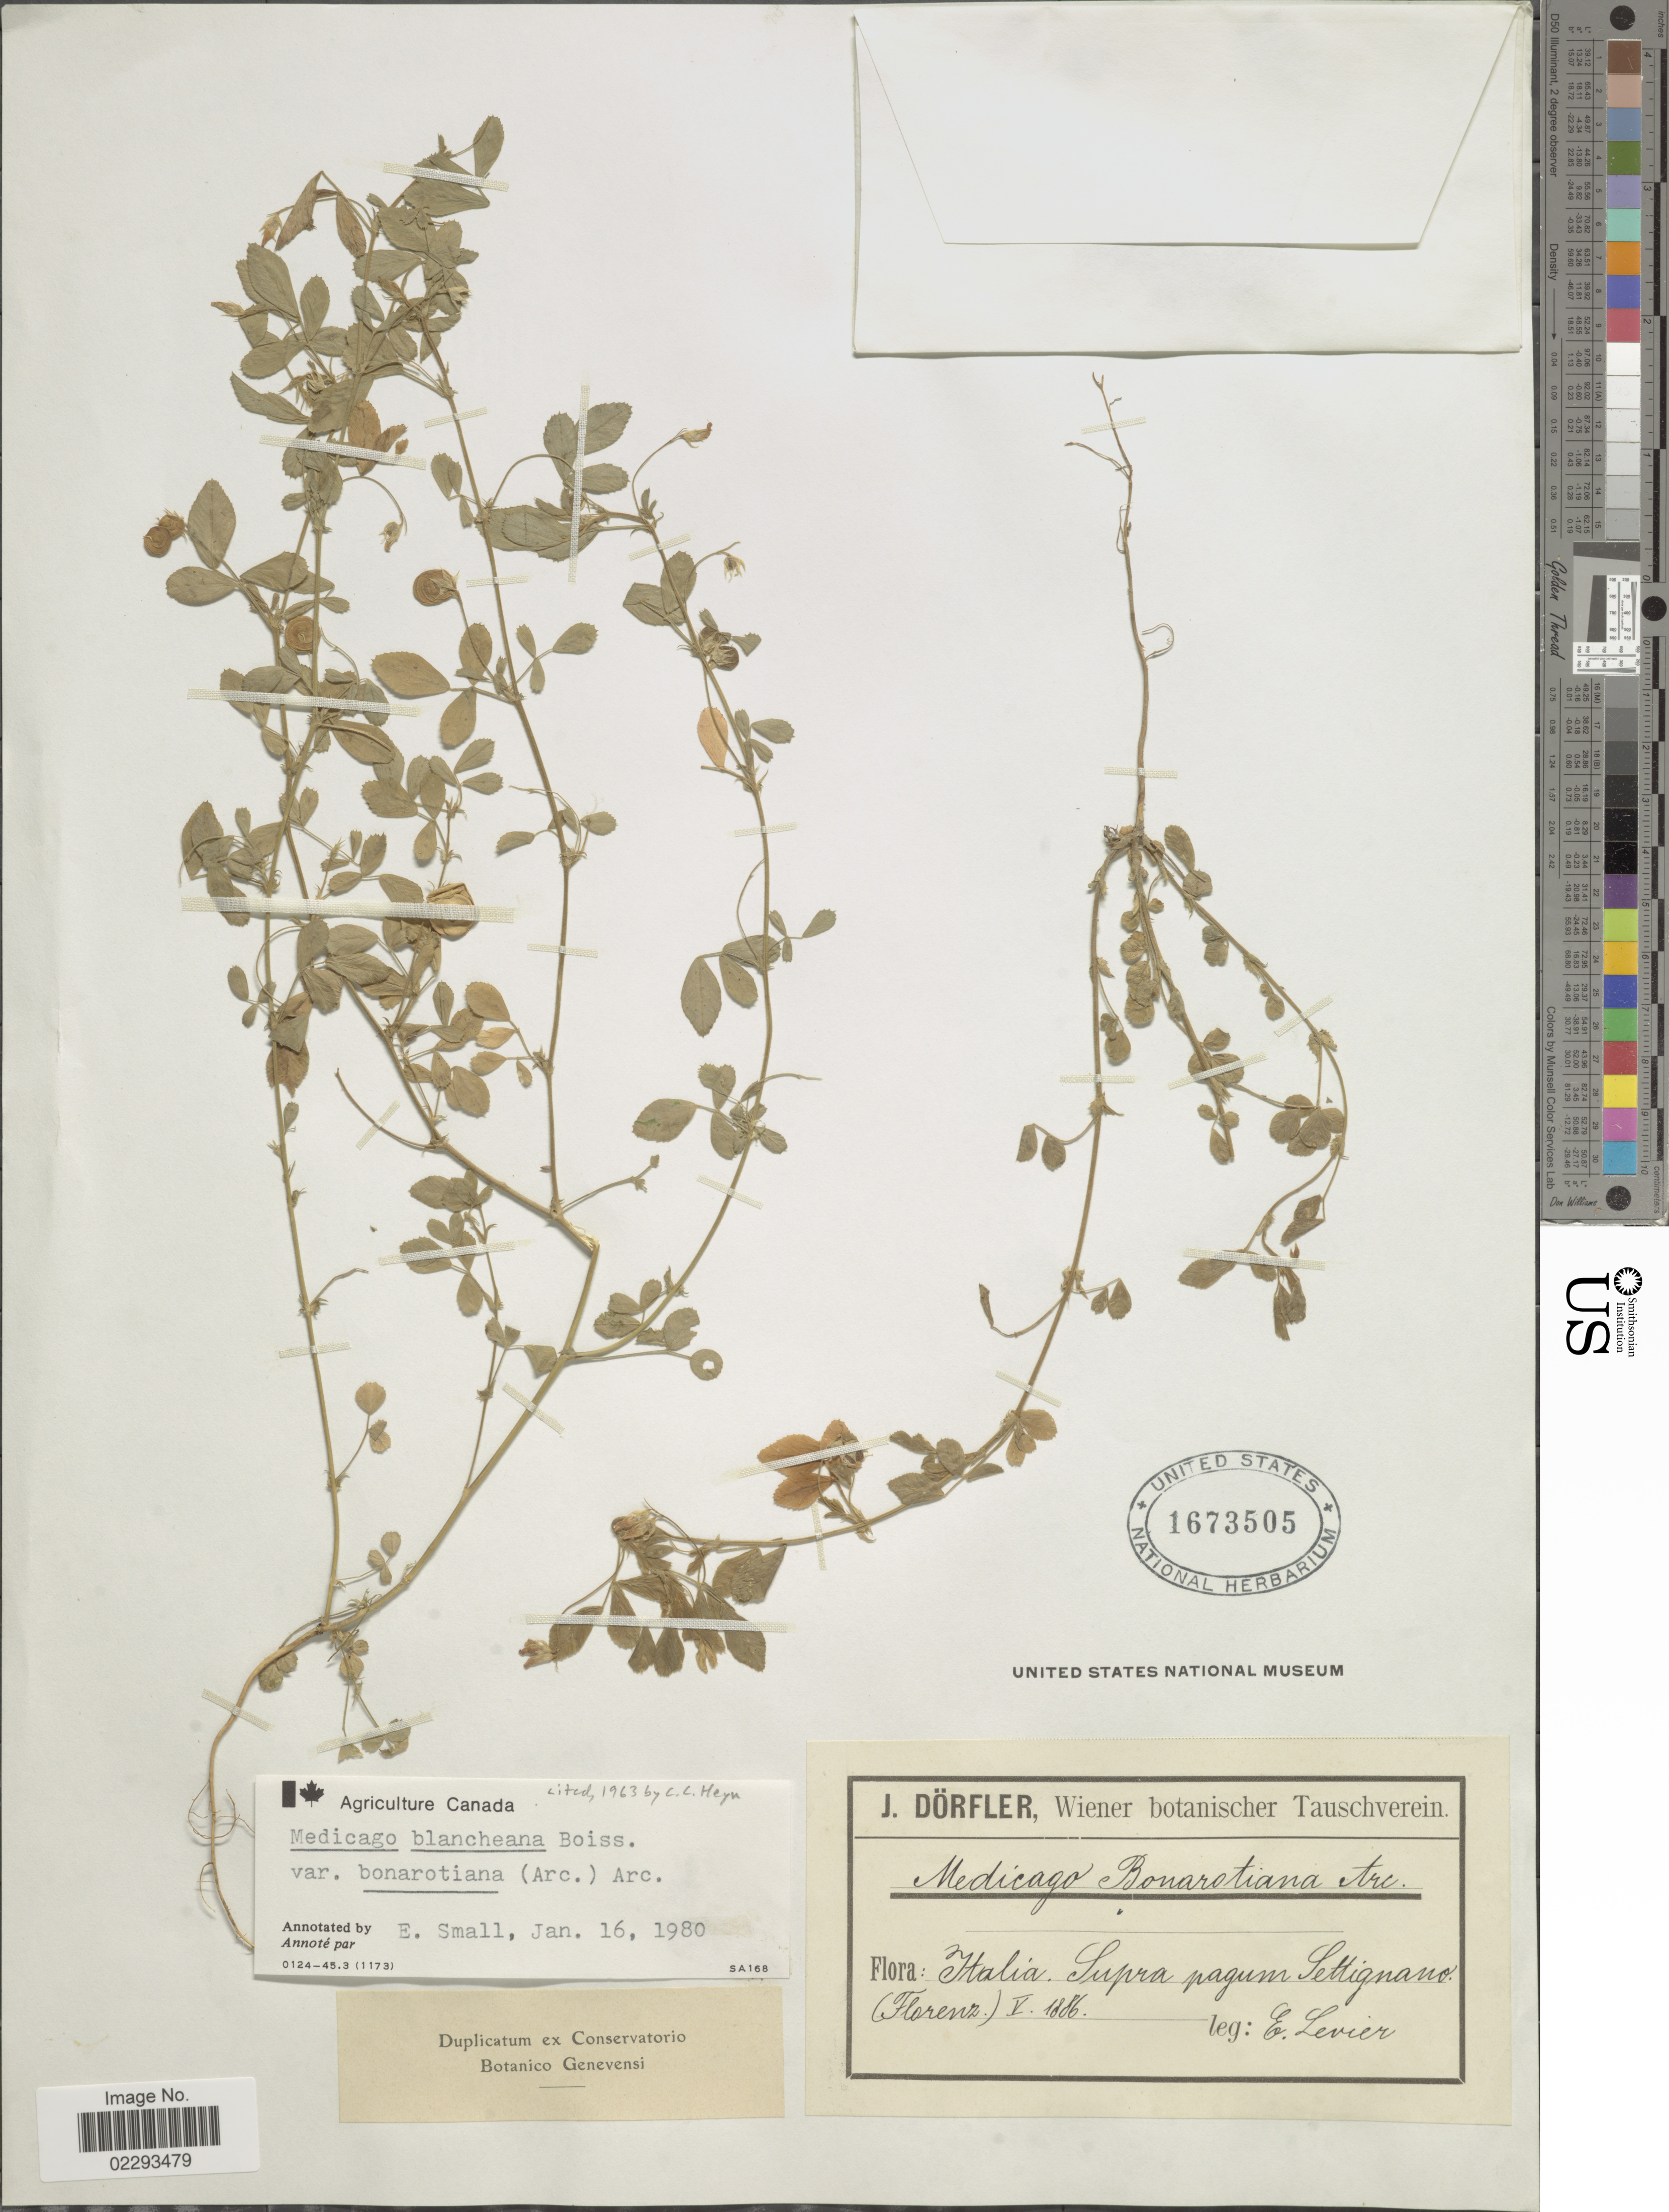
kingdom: Plantae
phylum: Tracheophyta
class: Magnoliopsida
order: Fabales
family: Fabaceae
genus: Medicago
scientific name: Medicago blancheana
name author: Boiss.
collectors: É. Levier & J. Dörfler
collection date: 1886-05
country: Italy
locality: Sup [ra paggum Settignano (Florenz)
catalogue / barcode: US 1673505